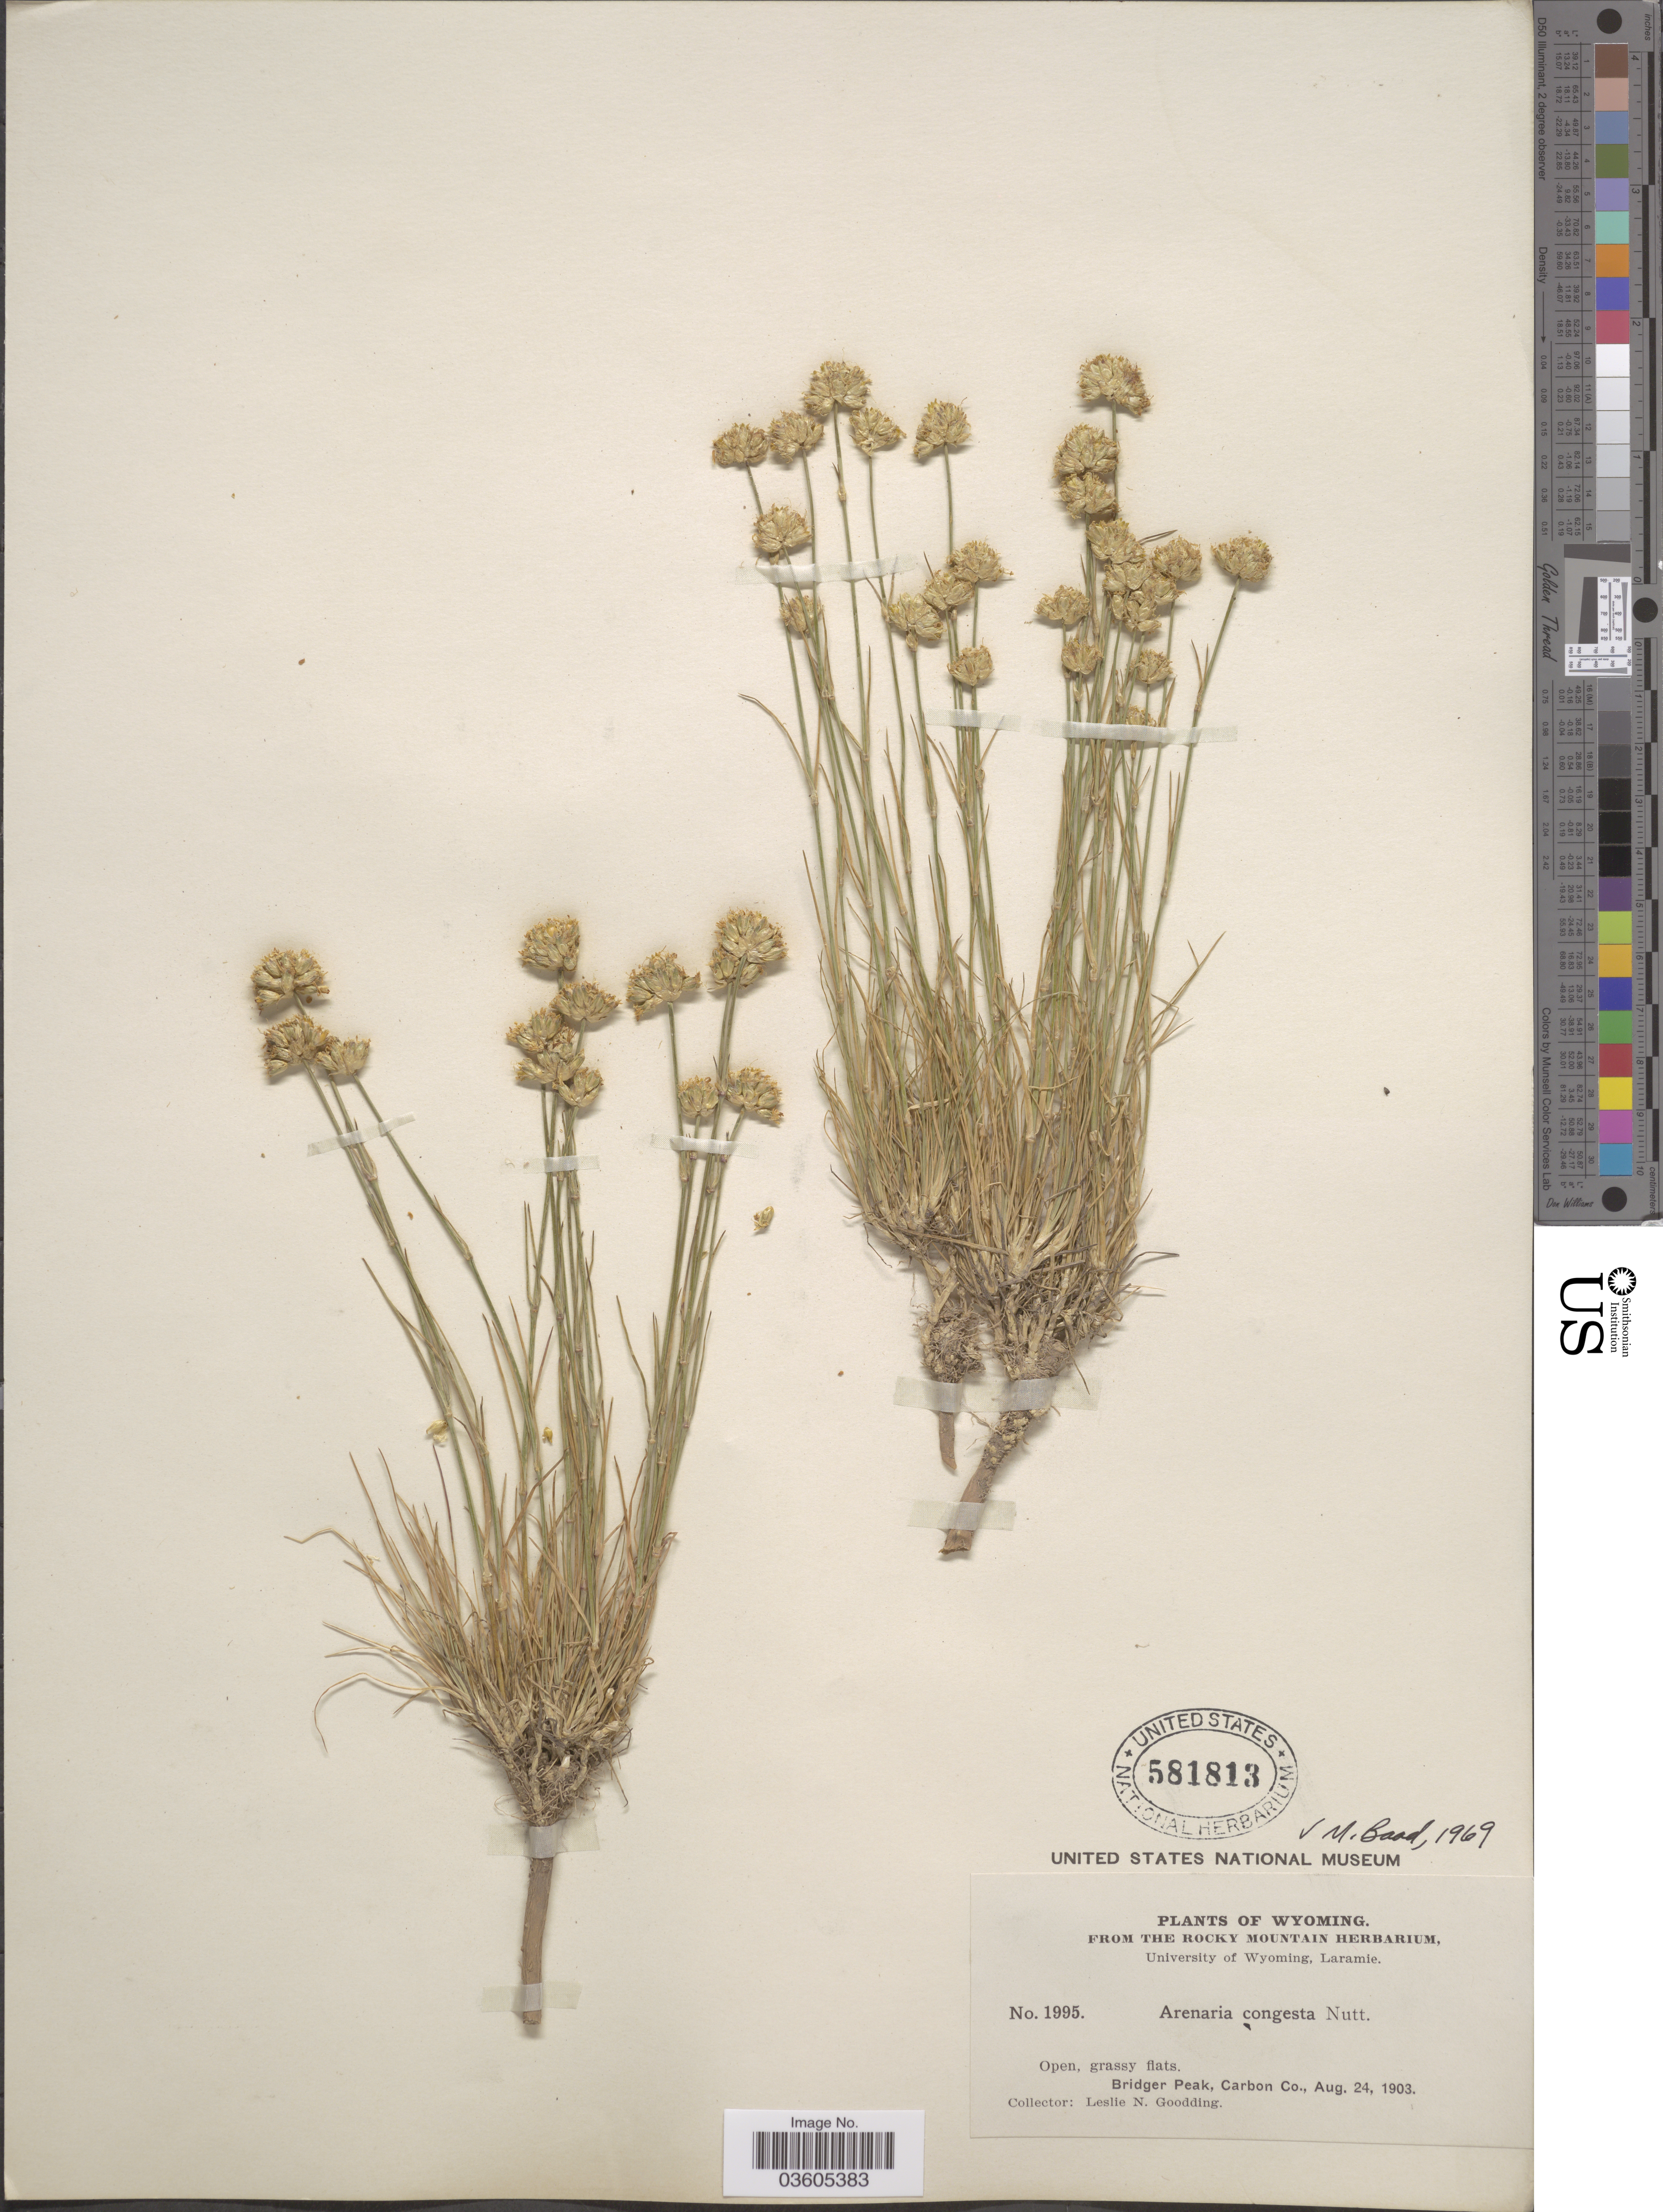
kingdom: Plantae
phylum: Tracheophyta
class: Magnoliopsida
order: Caryophyllales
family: Caryophyllaceae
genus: Eremogone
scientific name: Eremogone congesta var. congesta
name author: (Nutt.) Ikonn.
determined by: Strong, Mark T., (BOT), Smithsonian Institution - National Museum of Natural History (UNITED STATES)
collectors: L. N. Goodding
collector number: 1995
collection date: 1903-08-24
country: United States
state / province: Wyoming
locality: Bridger Peak, Carbon Co.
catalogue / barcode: US 581813